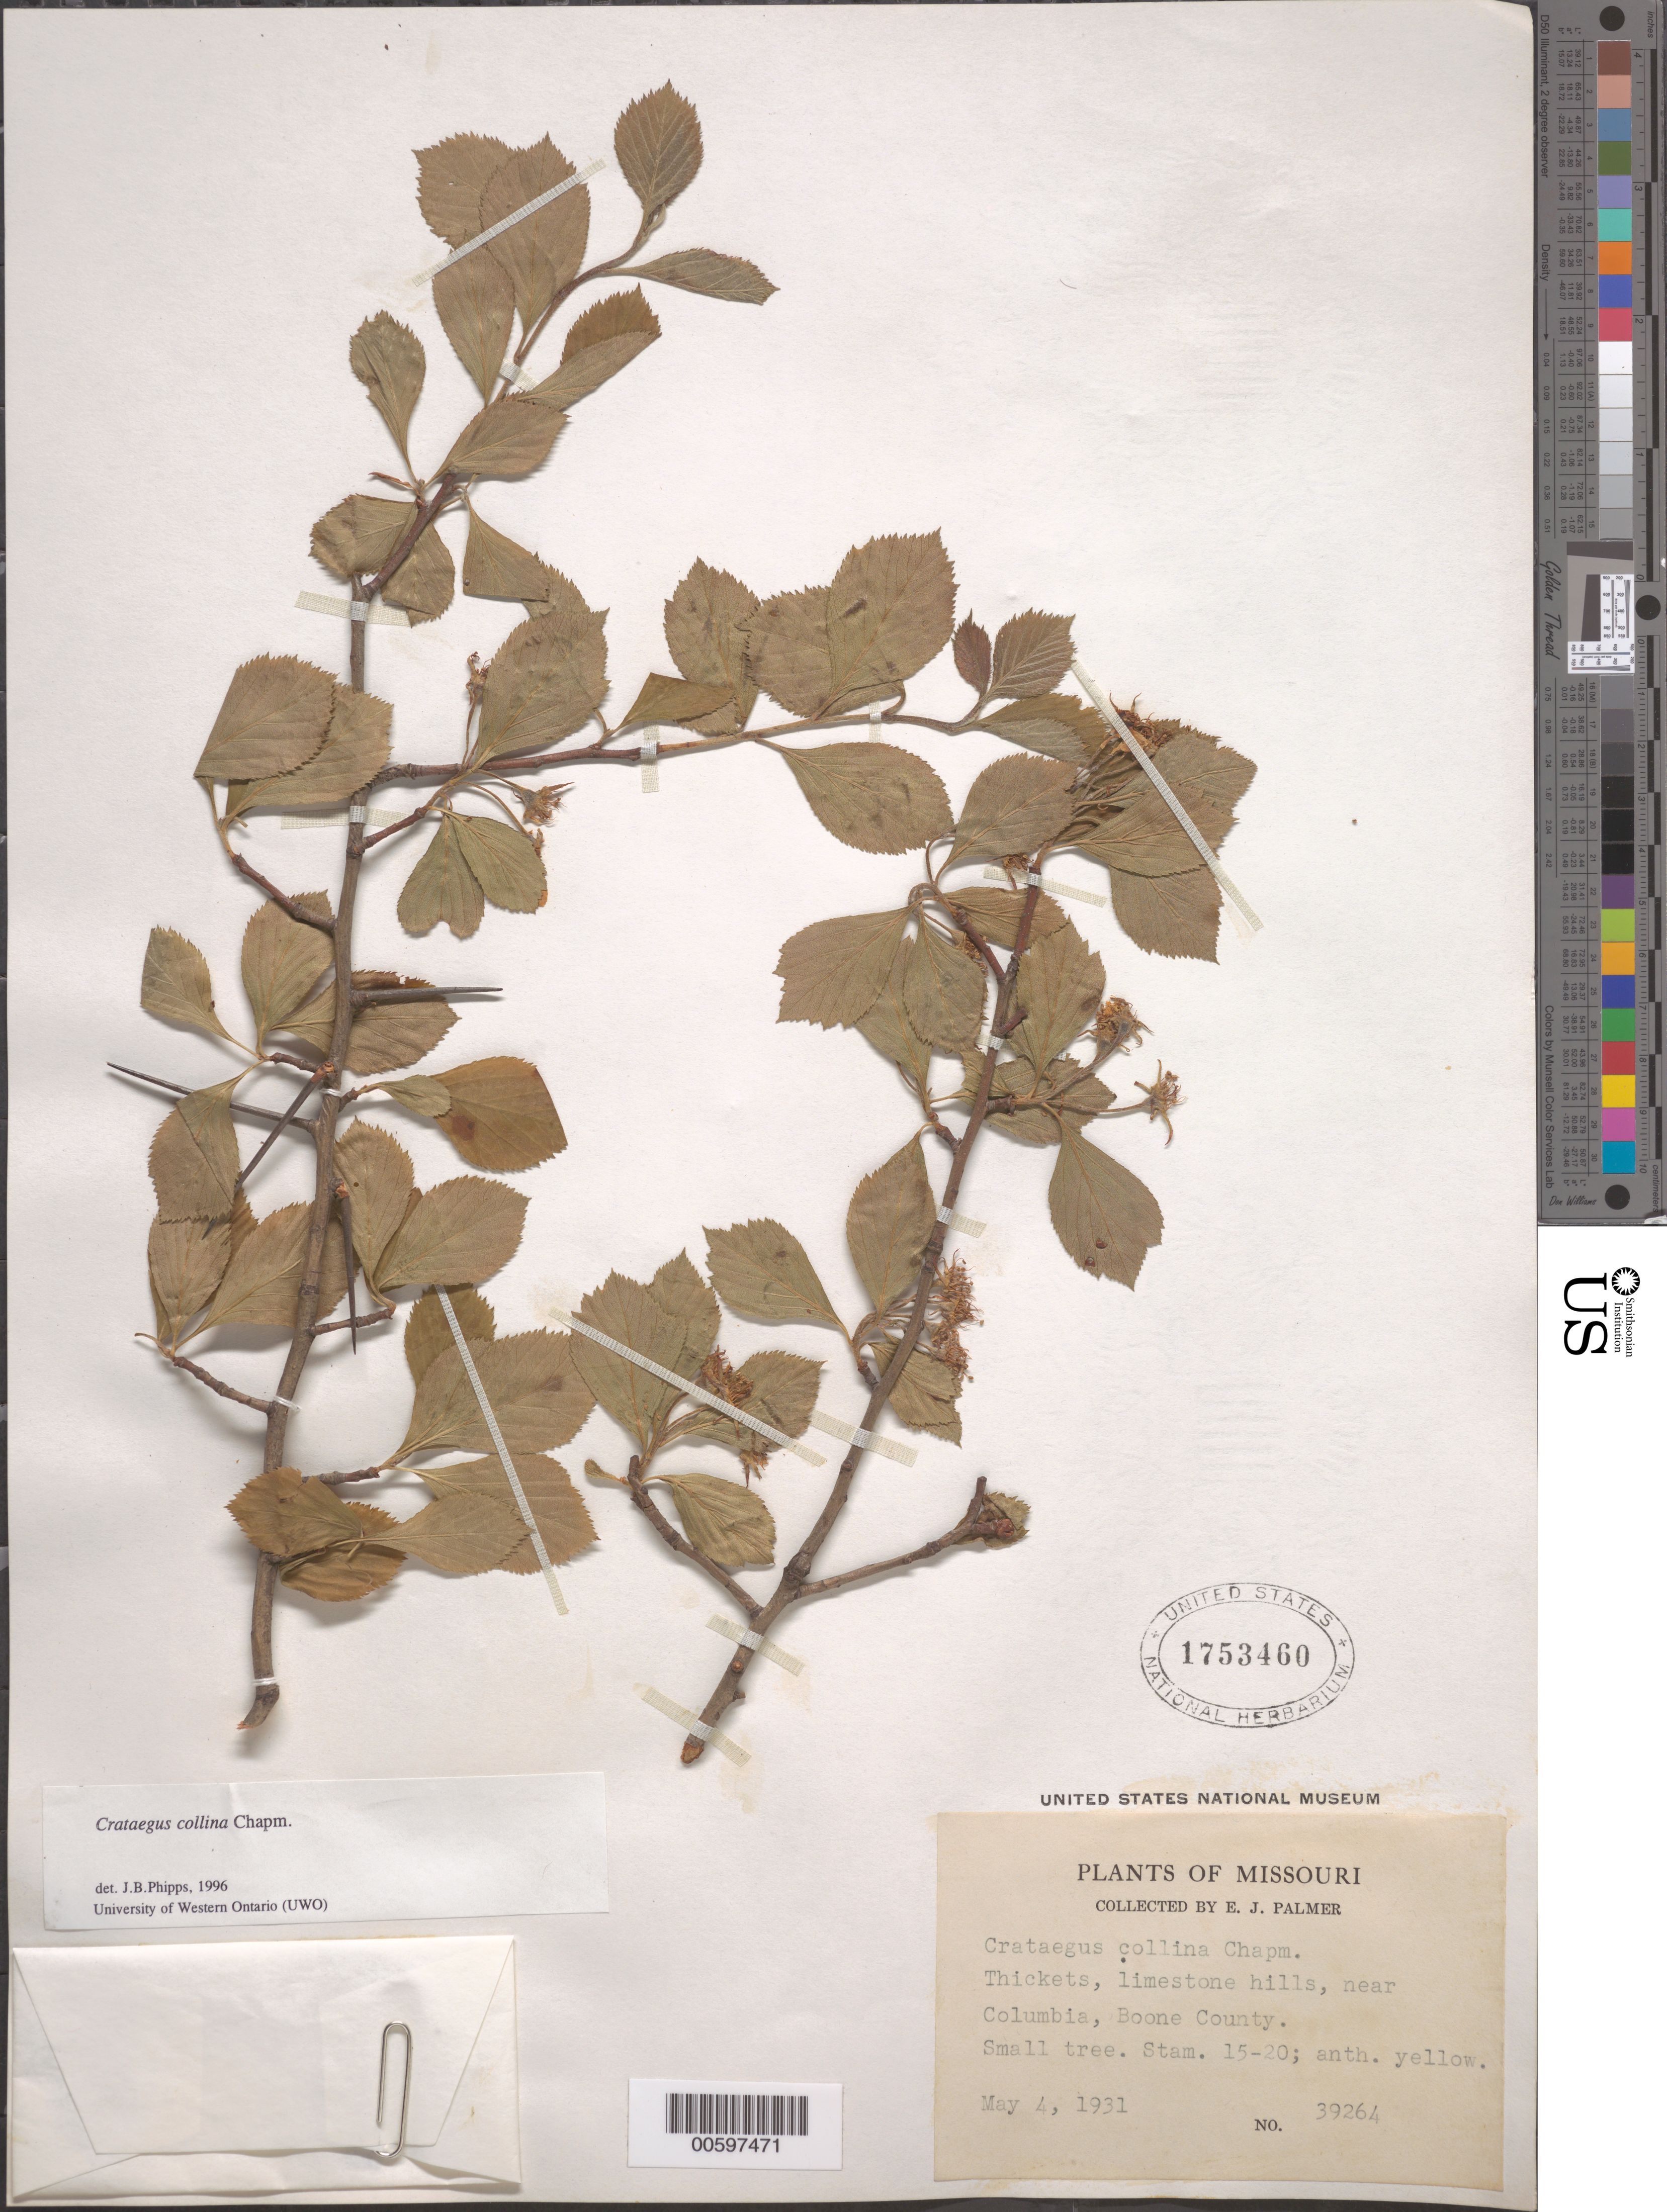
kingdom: Plantae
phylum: Tracheophyta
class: Magnoliopsida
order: Rosales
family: Rosaceae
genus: Crataegus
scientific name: Crataegus collina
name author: Chapm.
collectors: E. J. Palmer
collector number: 39264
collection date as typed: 04 May 1931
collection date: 1931-05-04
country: United States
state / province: Missouri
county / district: Boone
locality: near Columbia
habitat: Thickets, limestone hills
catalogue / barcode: US 1753460